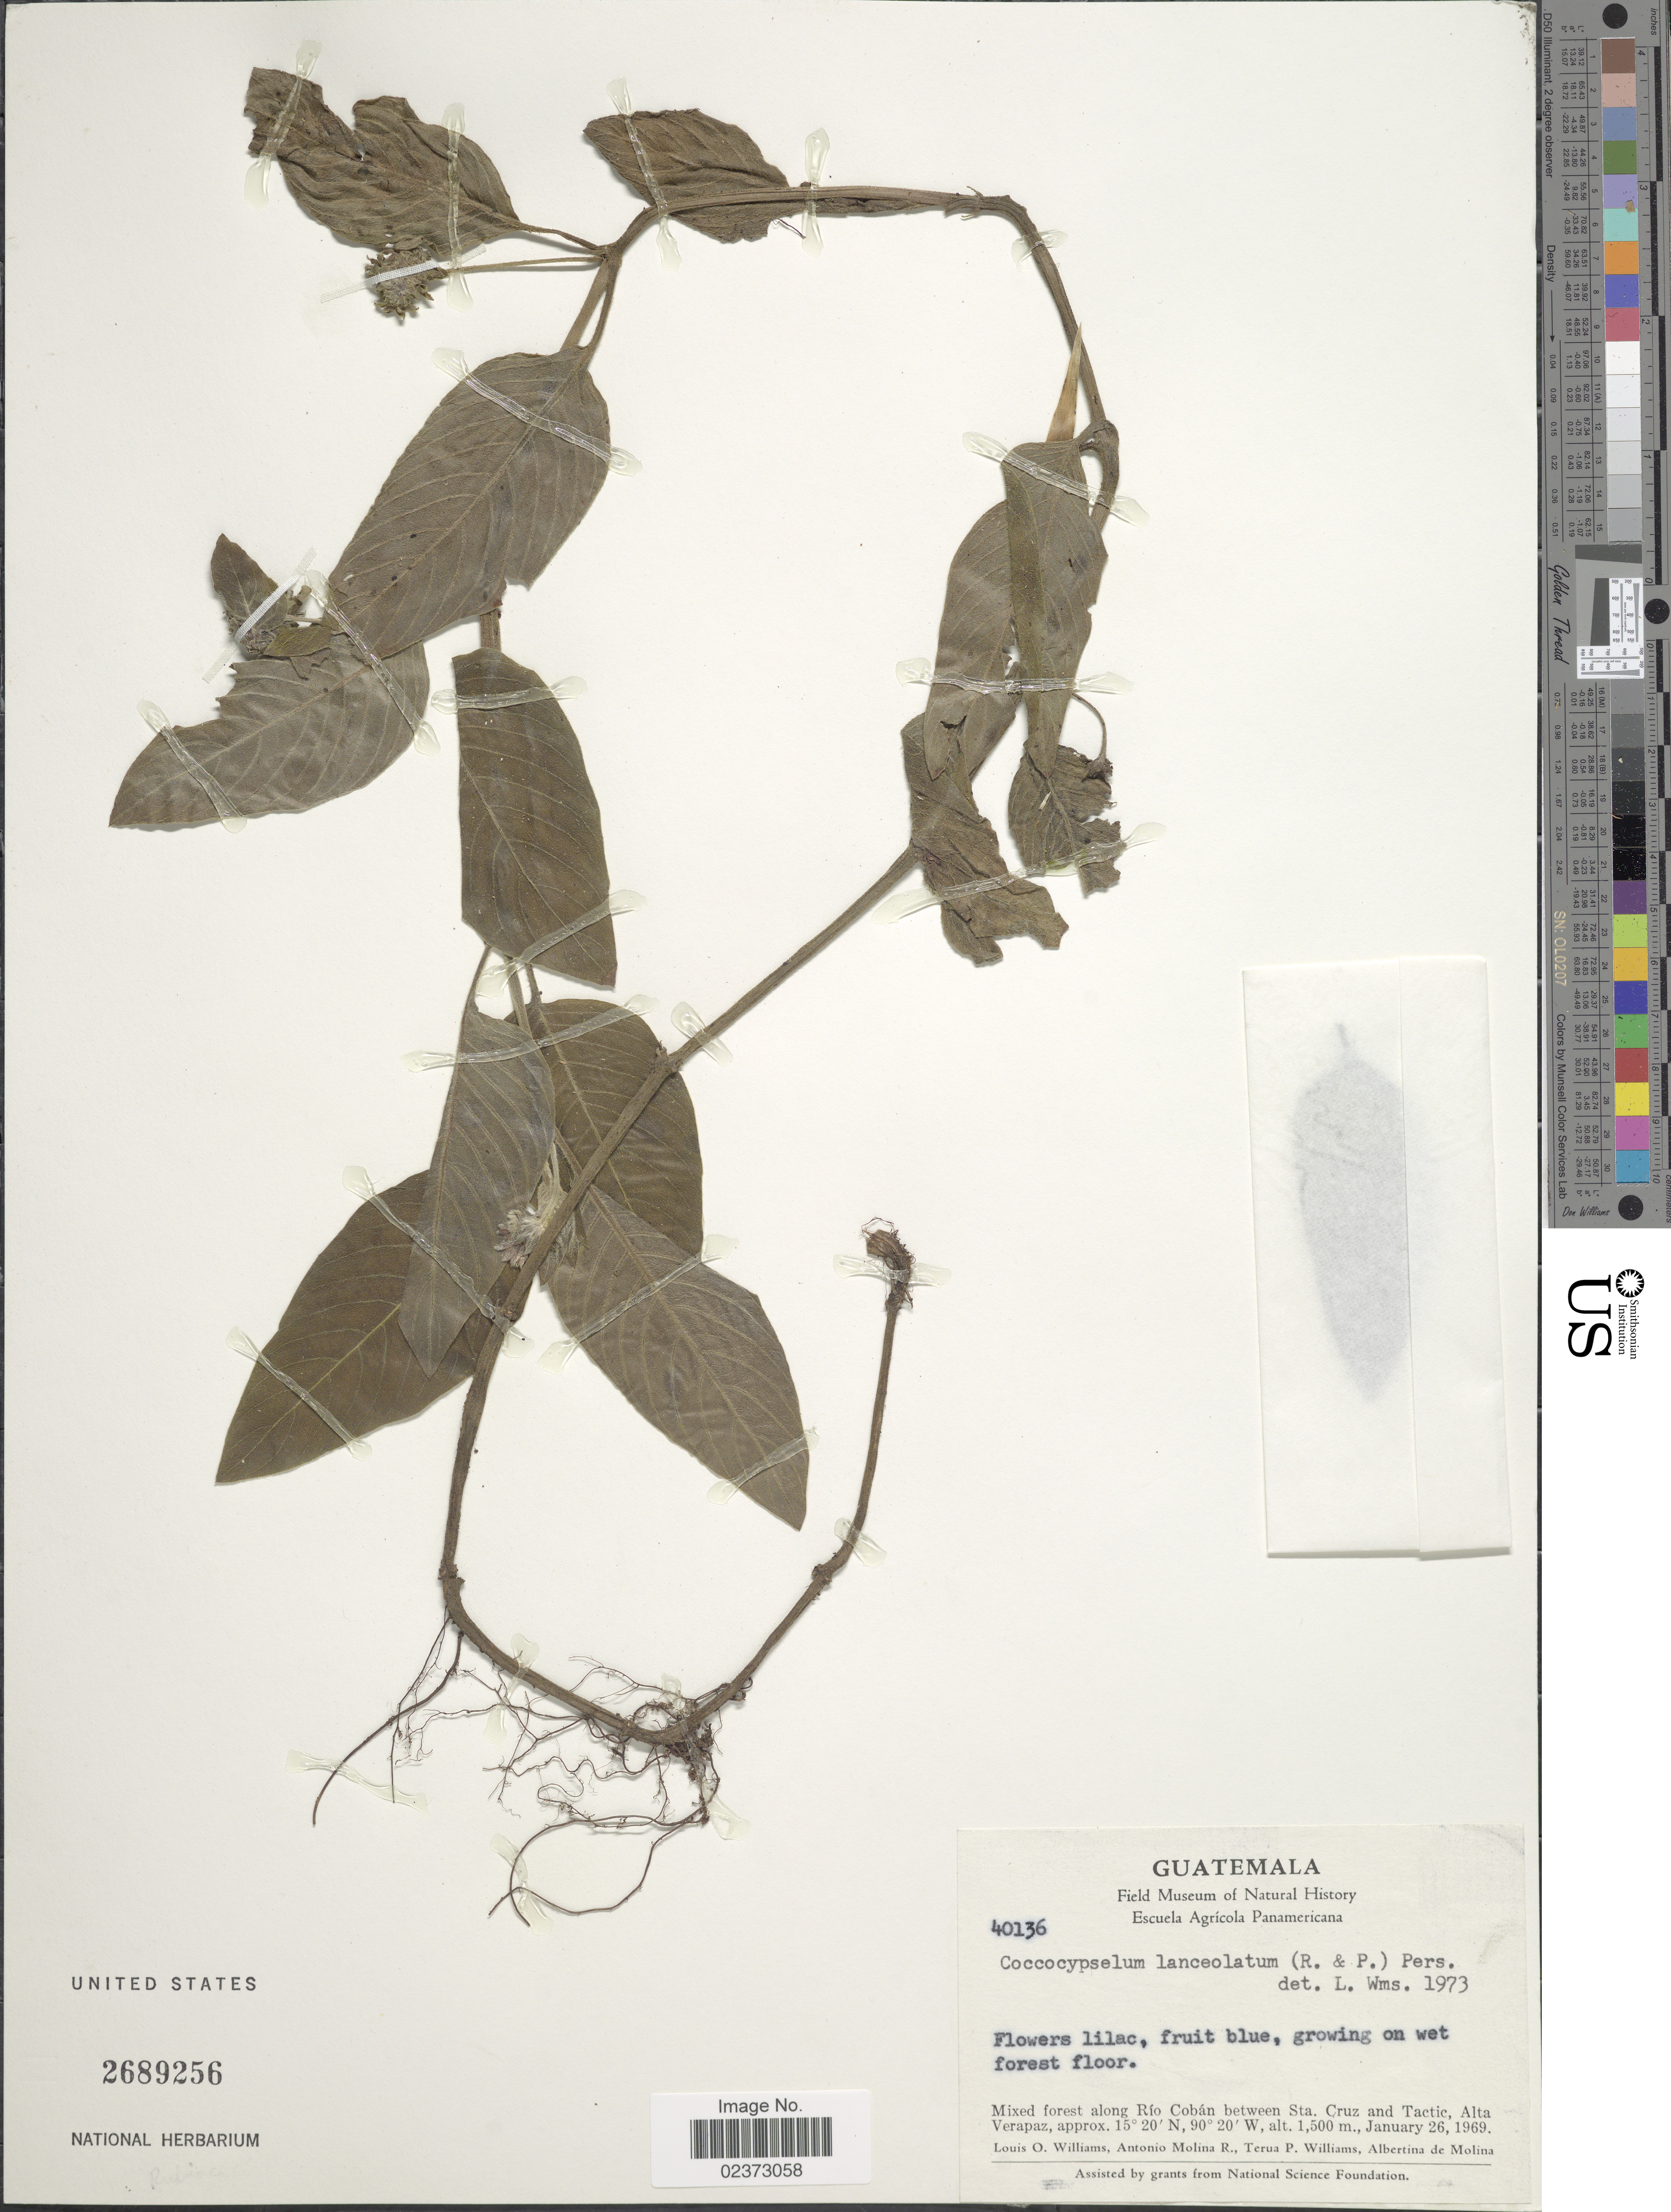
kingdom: Plantae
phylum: Tracheophyta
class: Magnoliopsida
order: Gentianales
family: Rubiaceae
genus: Coccocypselum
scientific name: Coccocypselum lanceolatum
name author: (Ruiz & Pav.) Pers.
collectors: L. O. Williams, A. Molina R., T. P. Williams & A. R. Molina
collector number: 40136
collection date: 1969-01-26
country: Guatemala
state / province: Alta Verapaz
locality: Mixed forest along Rio Coban between Sta. Cruz and Tactic, Alta Verapaz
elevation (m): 1500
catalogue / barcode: US 2689256